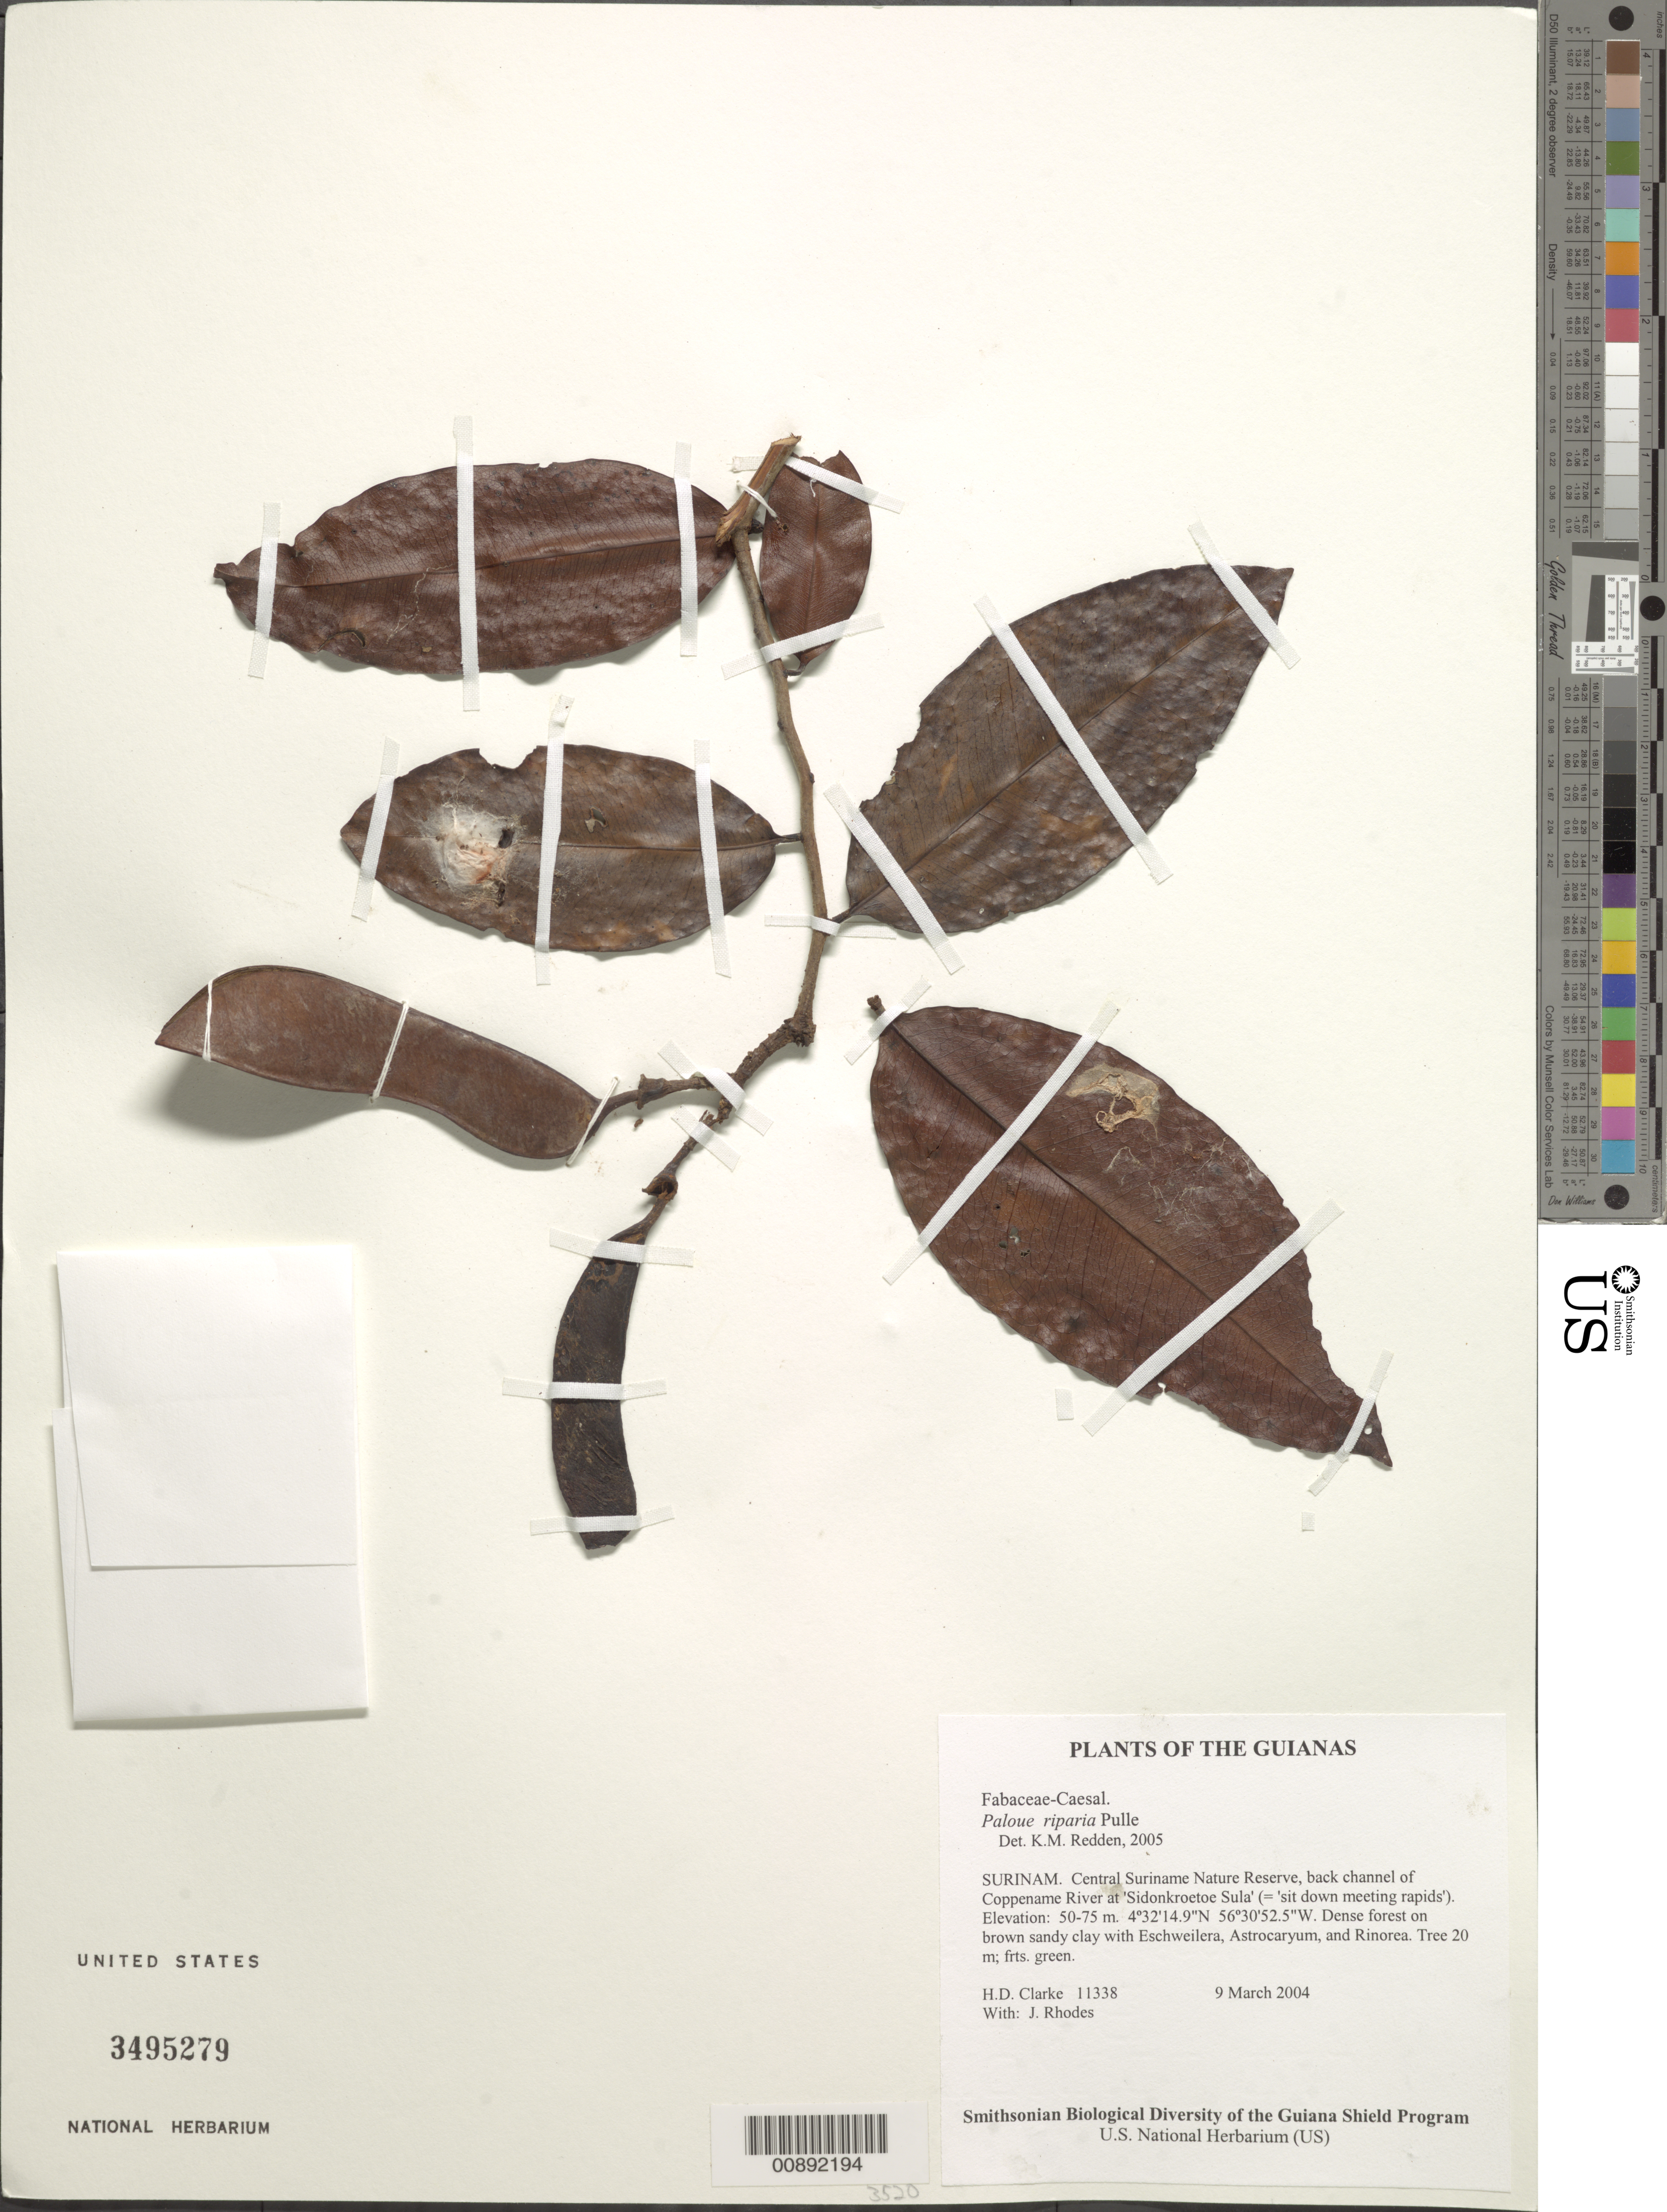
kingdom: Plantae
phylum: Tracheophyta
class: Magnoliopsida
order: Fabales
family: Fabaceae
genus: Paloue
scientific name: Paloue riparia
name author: Pulle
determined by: Redden, K. M.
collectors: H. D. Clarke & J. Rhodes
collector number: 11338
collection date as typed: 9 March 2004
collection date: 2004-03-09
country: Suriname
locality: Central Suriname Nature Reserve, back channel of Coppename River at 'Sidonkroetoe Sula' (= 'sit down meeting rapids')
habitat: Dense forest on brown sandy clay with Eschweilera, Astrocaryum, and Rinorea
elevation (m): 50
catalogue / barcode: US 3495279